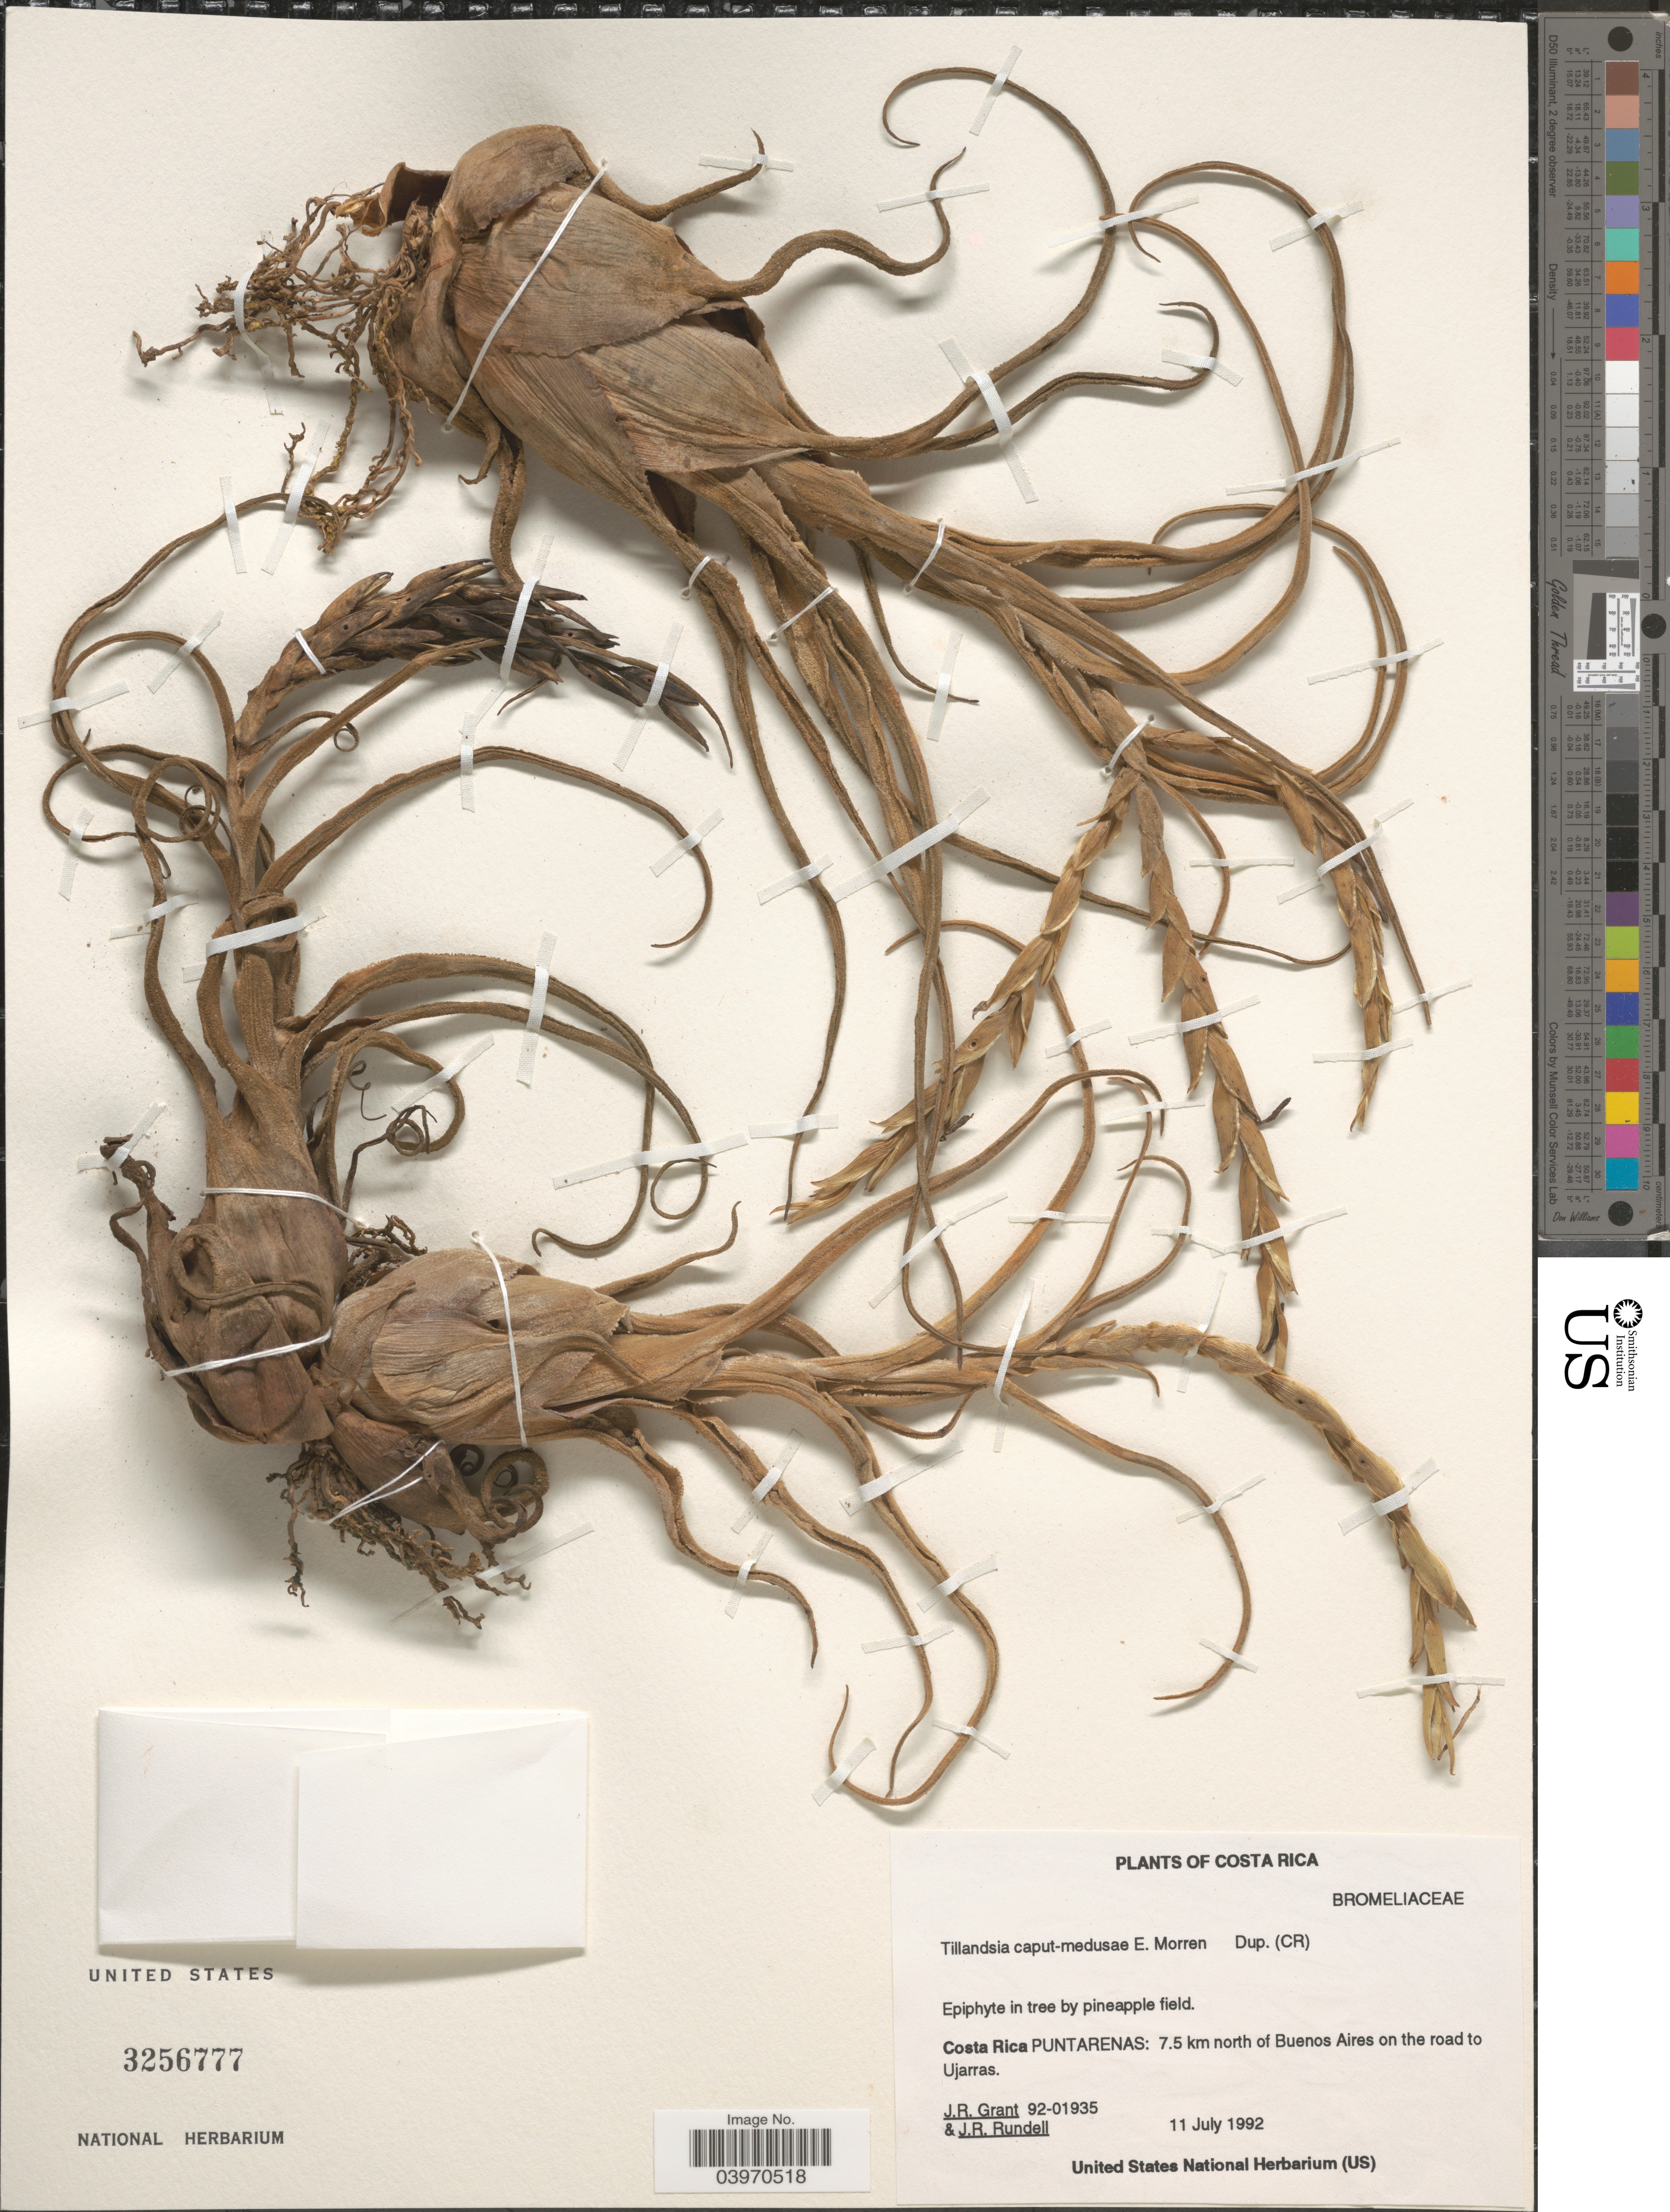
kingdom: Plantae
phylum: Tracheophyta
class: Liliopsida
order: Poales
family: Bromeliaceae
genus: Tillandsia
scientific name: Tillandsia caput-medusae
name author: É. Morren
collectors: J. Grant & J. R. Rundell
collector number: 92-01935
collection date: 1992-07-11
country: Costa Rica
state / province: Puntarenas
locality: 7.5 km north of Buenos Aires on the road to Ujarras.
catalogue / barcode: US 3256777